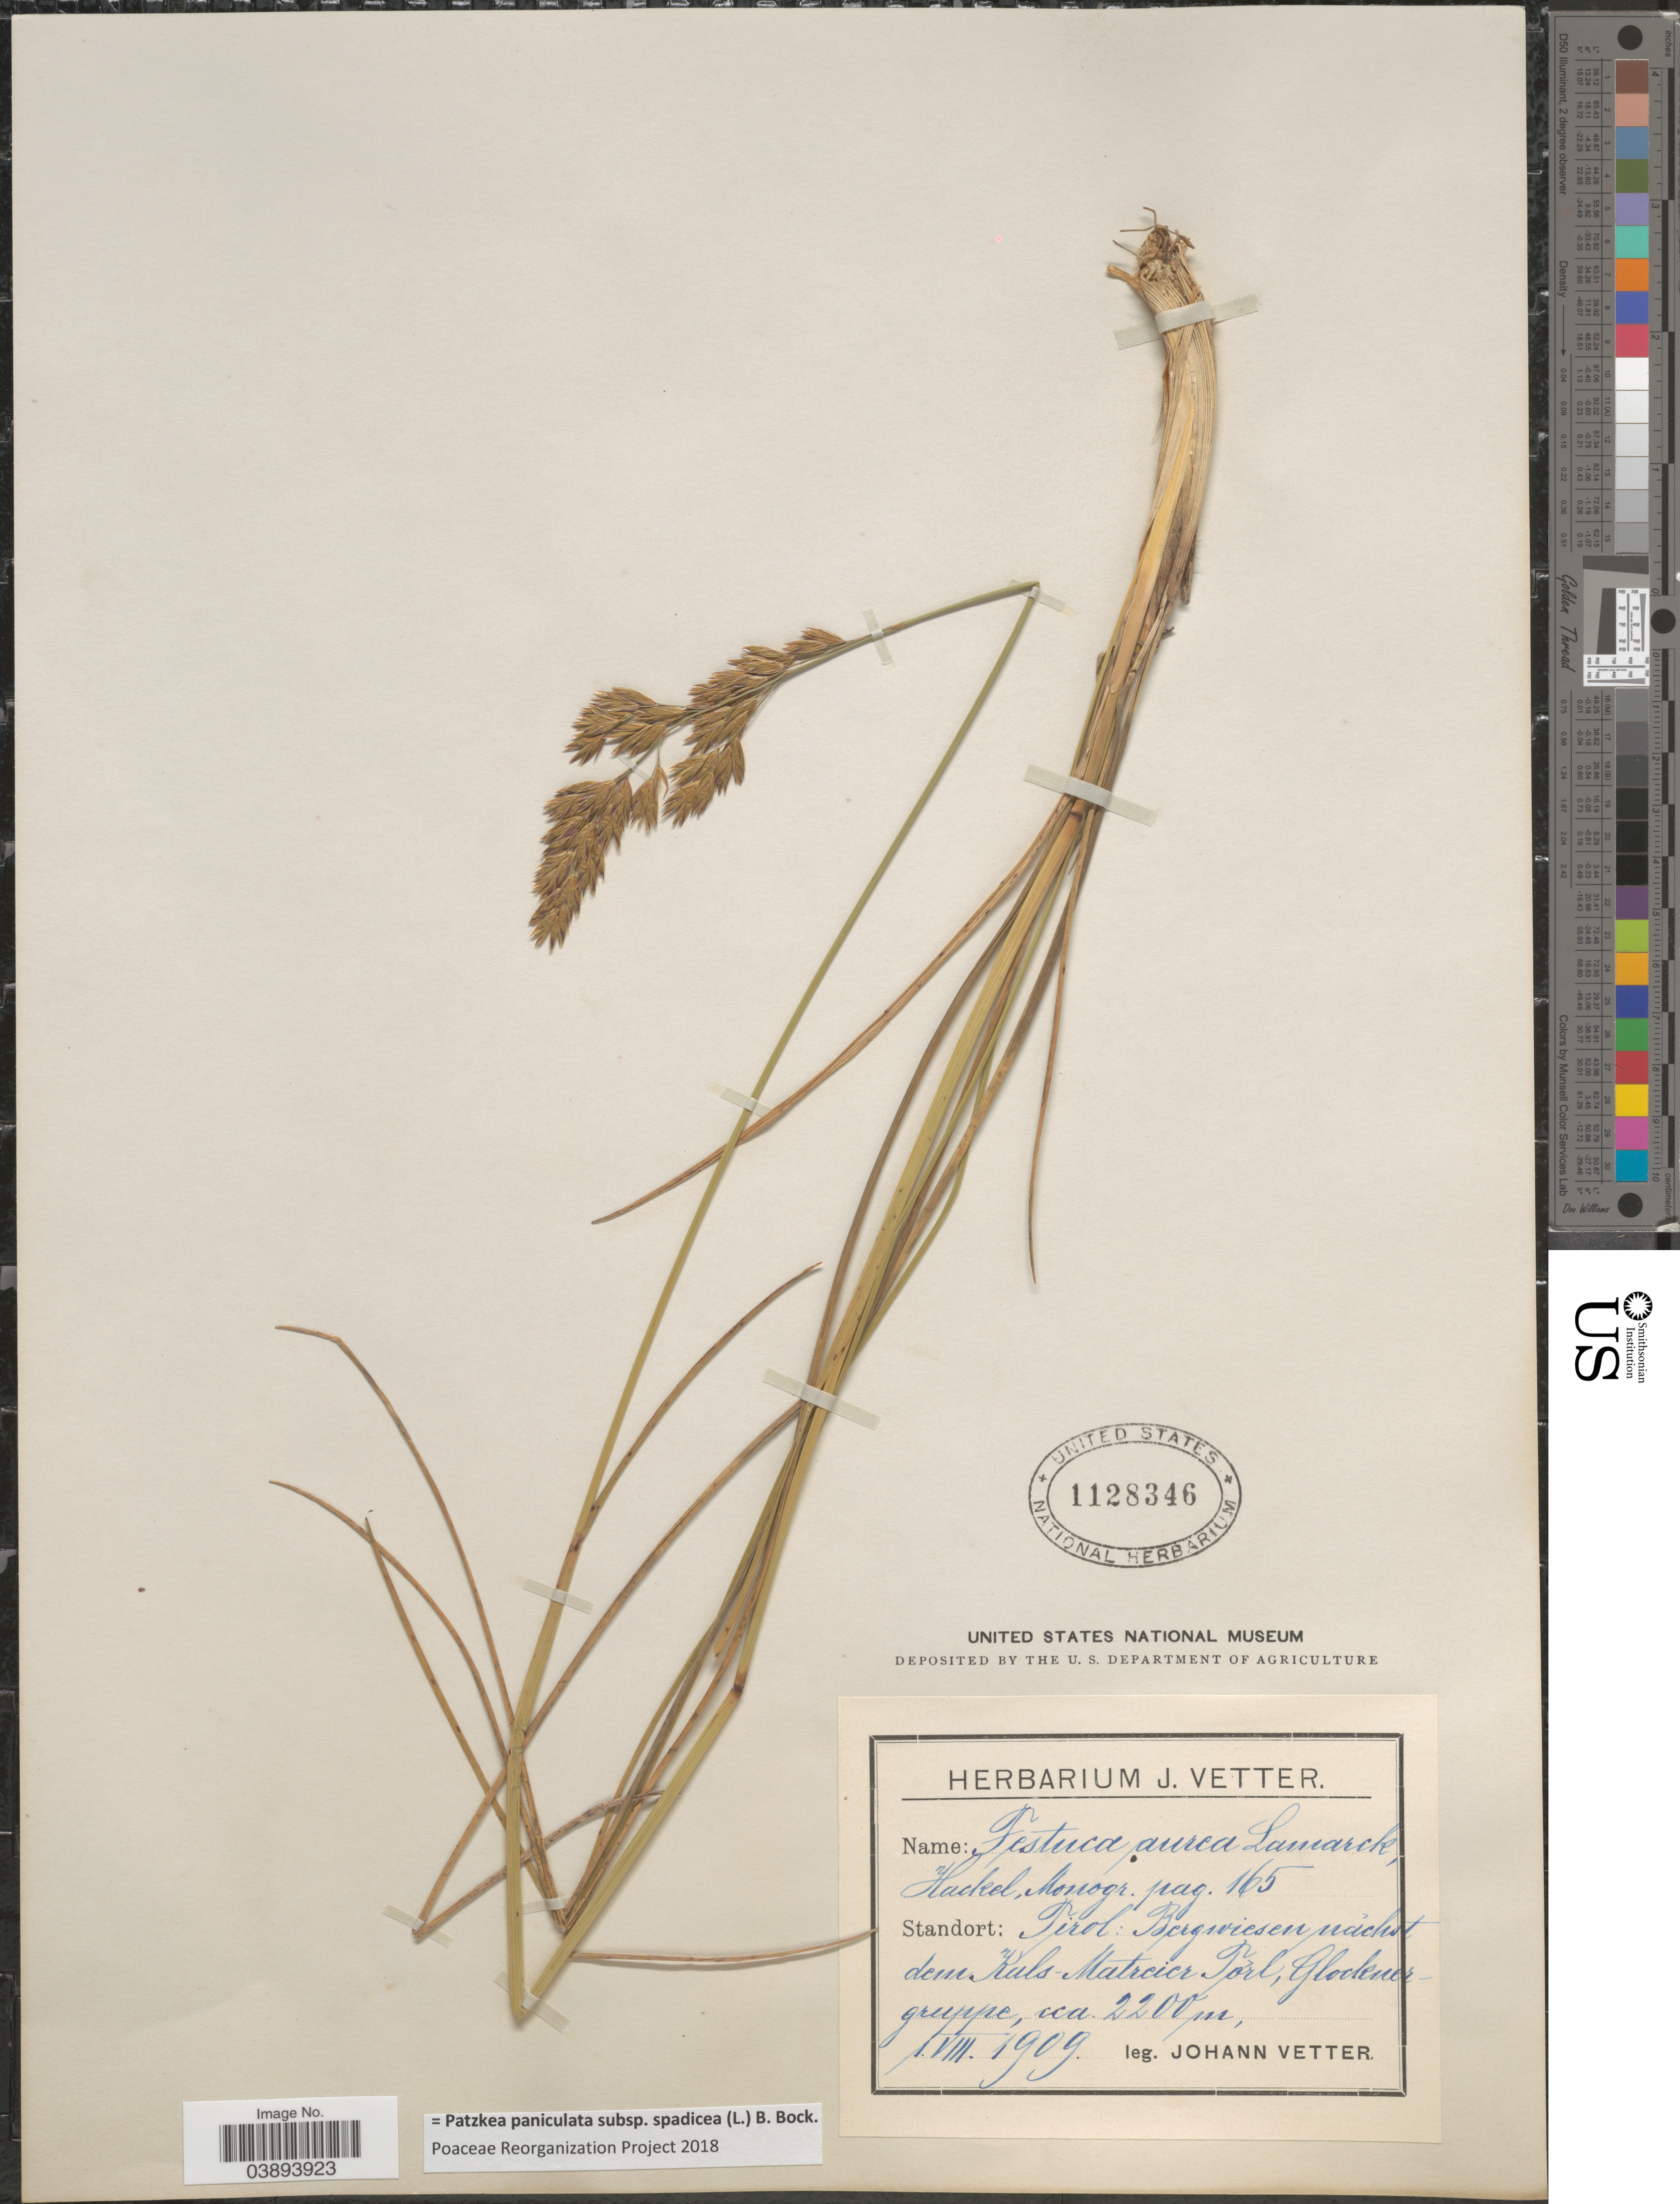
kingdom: Plantae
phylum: Tracheophyta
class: Liliopsida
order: Poales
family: Poaceae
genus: Patzkea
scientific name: Patzkea paniculata subsp. spadicea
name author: (L.) G. H. Loos & B. Bock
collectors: J. Vetter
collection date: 1909-08-01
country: Austria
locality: Tirol: Bergwiesen nächst dem Kals-Matreier Port, Glocknergruppe.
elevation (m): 2200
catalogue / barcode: US 1128346